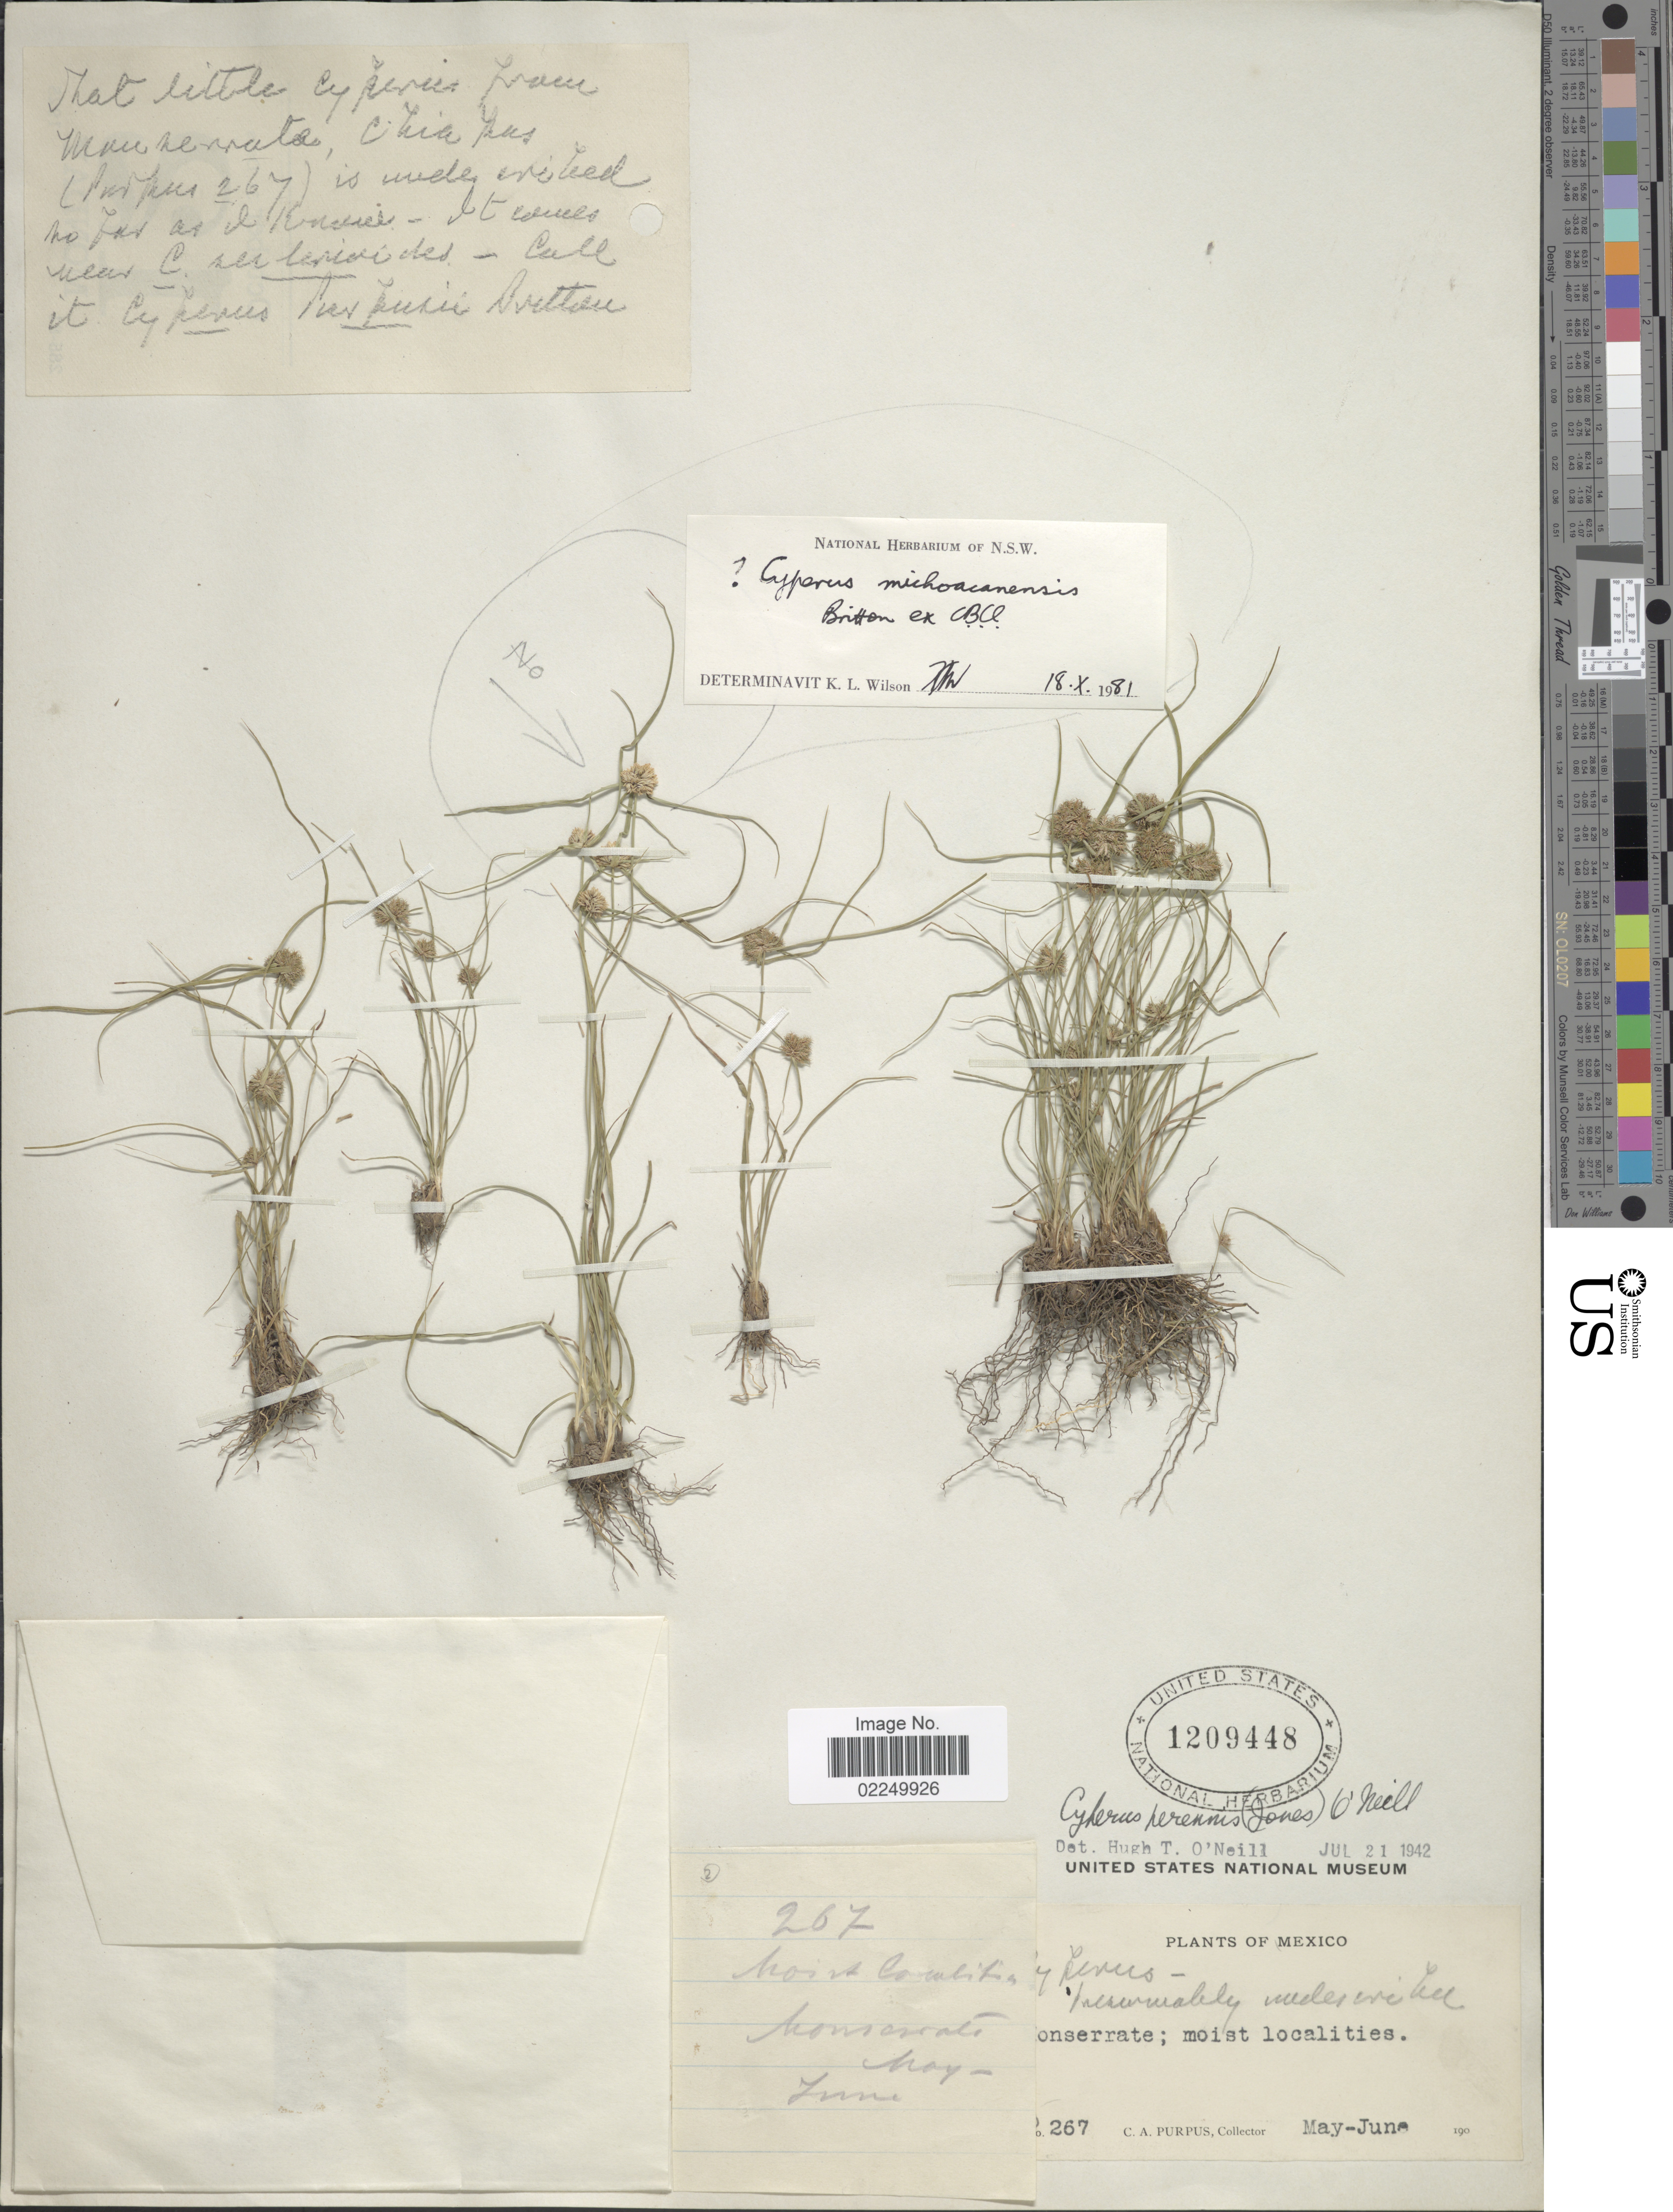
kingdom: Plantae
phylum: Tracheophyta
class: Liliopsida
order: Poales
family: Cyperaceae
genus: Cyperus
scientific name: Cyperus michoacanensis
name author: Britton ex C.B. Clarke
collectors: C. A. Purpus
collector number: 267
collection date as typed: May-June 190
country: Mexico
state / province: Baja California Sur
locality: Monserrate; moist localities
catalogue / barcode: US 1209448